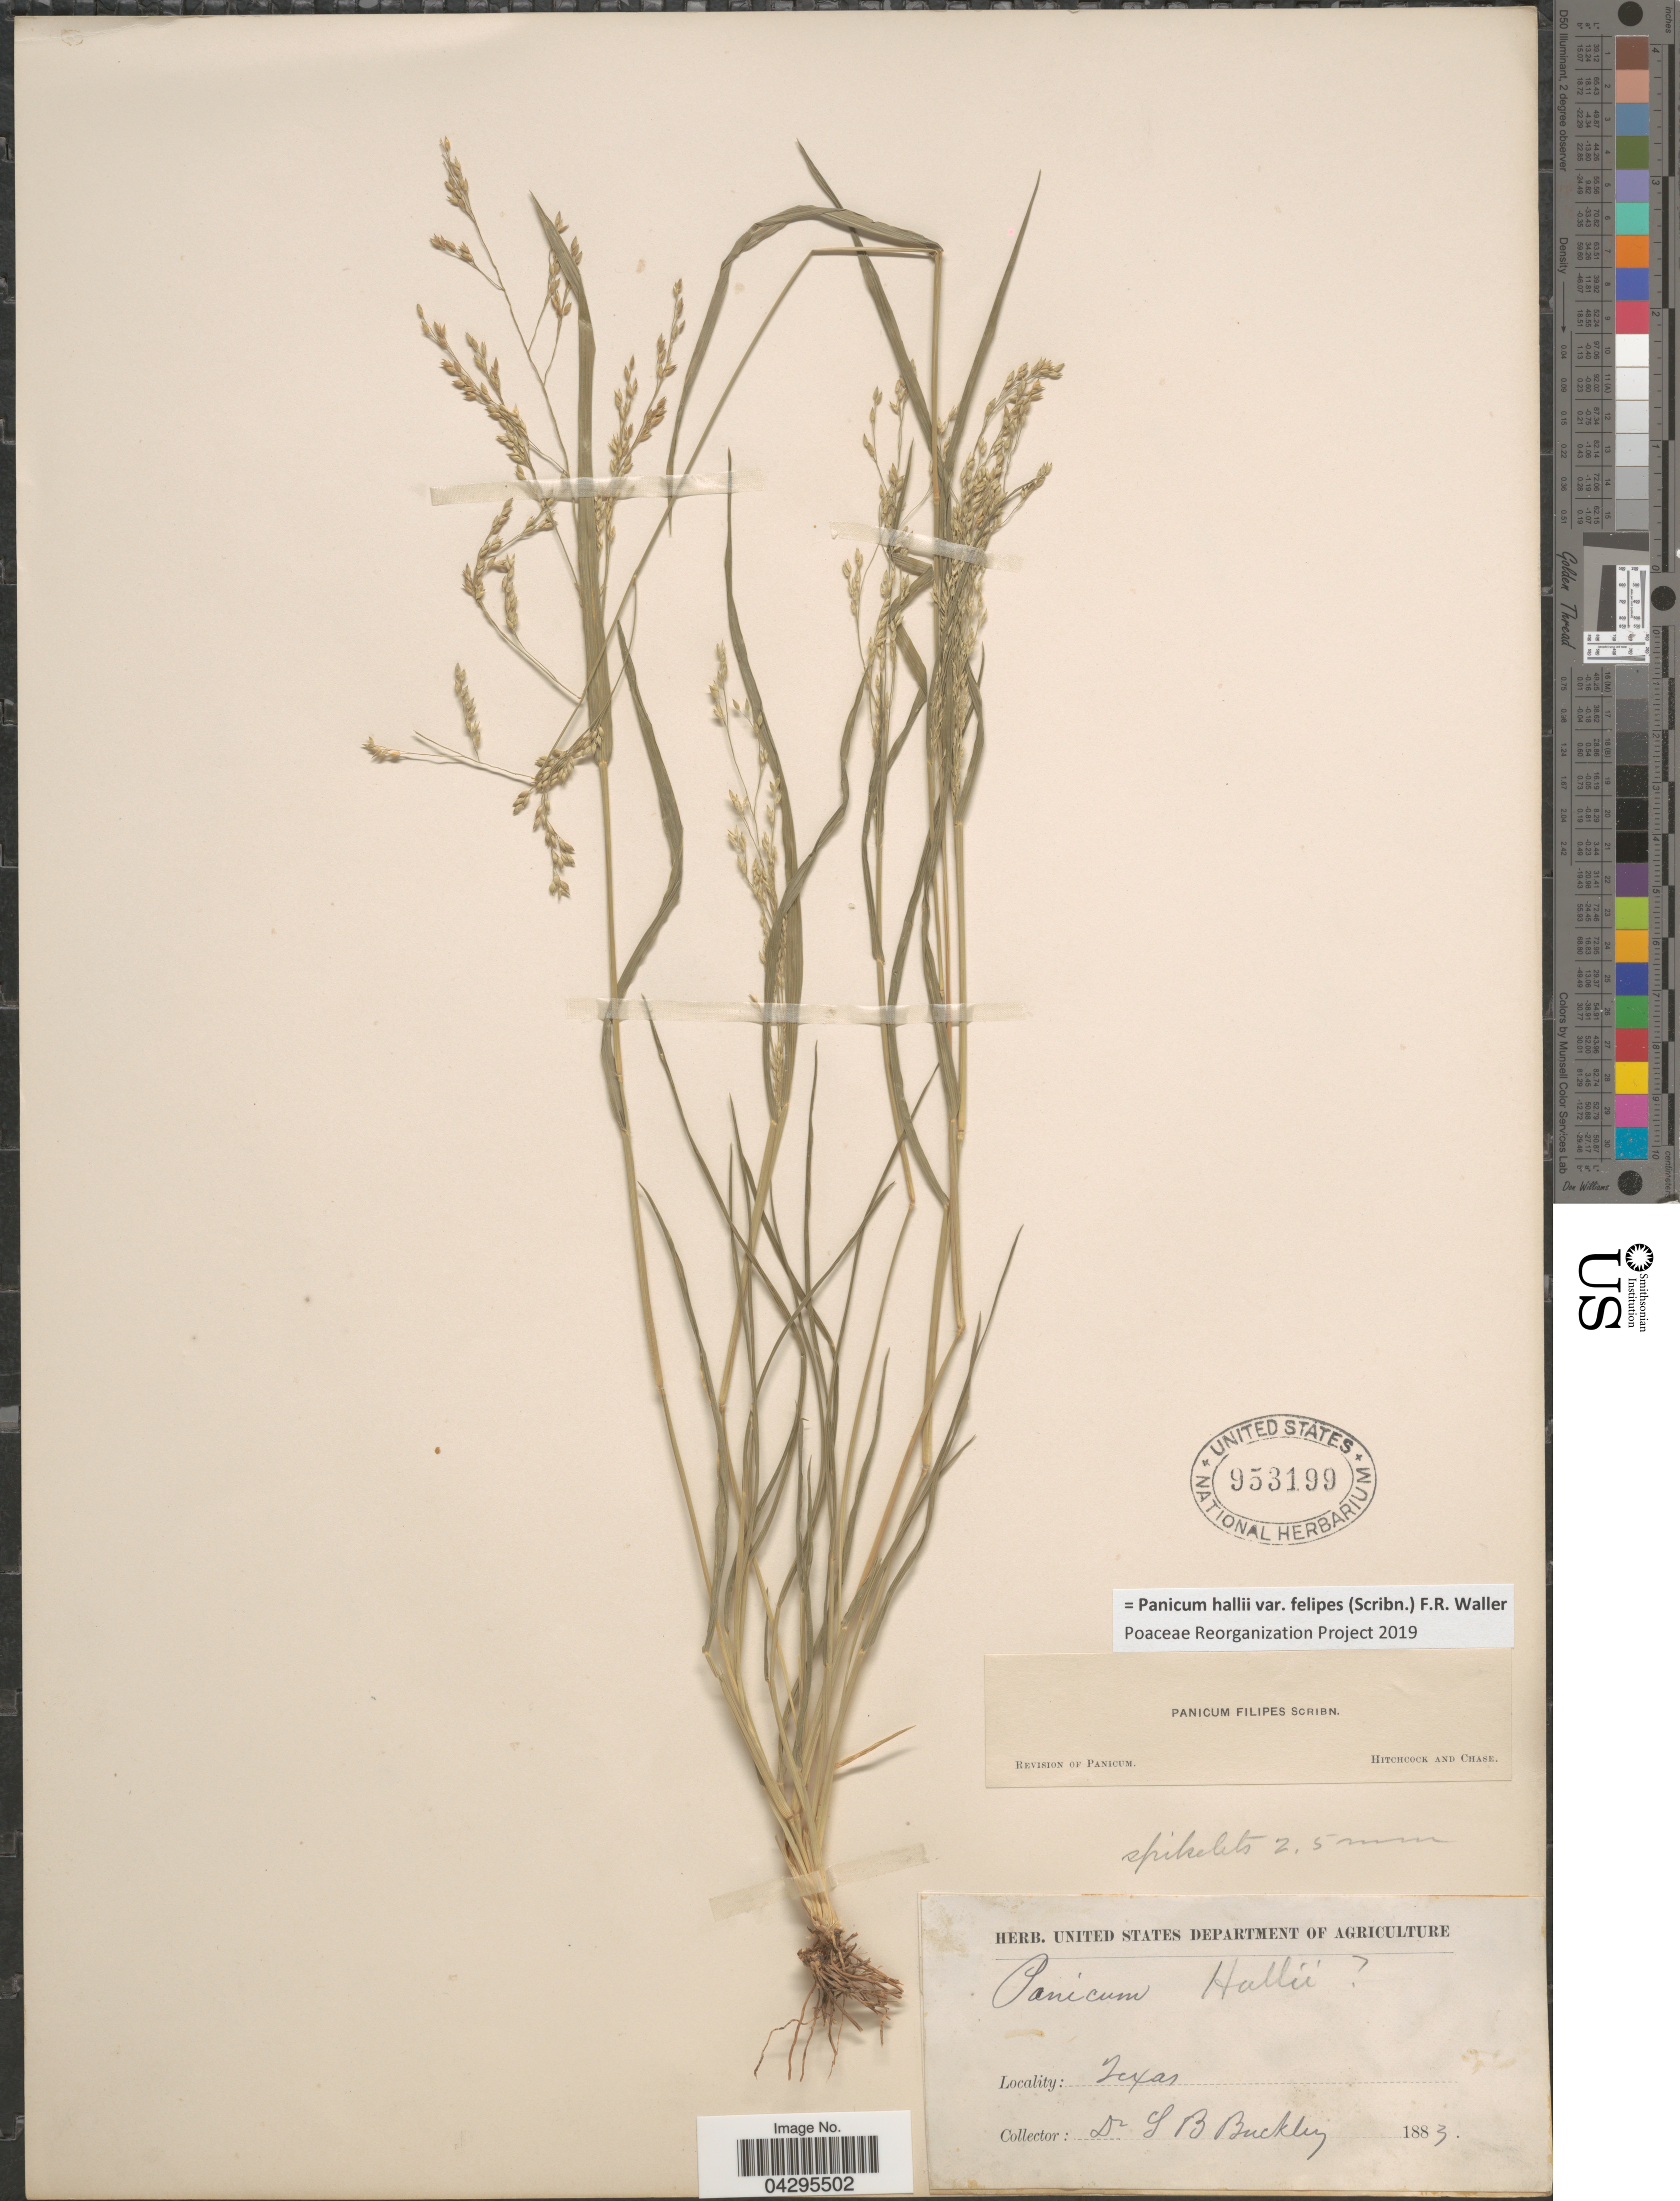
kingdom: Plantae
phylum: Tracheophyta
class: Liliopsida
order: Poales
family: Poaceae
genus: Panicum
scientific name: Panicum hallii var. felipes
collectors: S. B. Buckley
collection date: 1883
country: United States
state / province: Texas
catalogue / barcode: US 953199